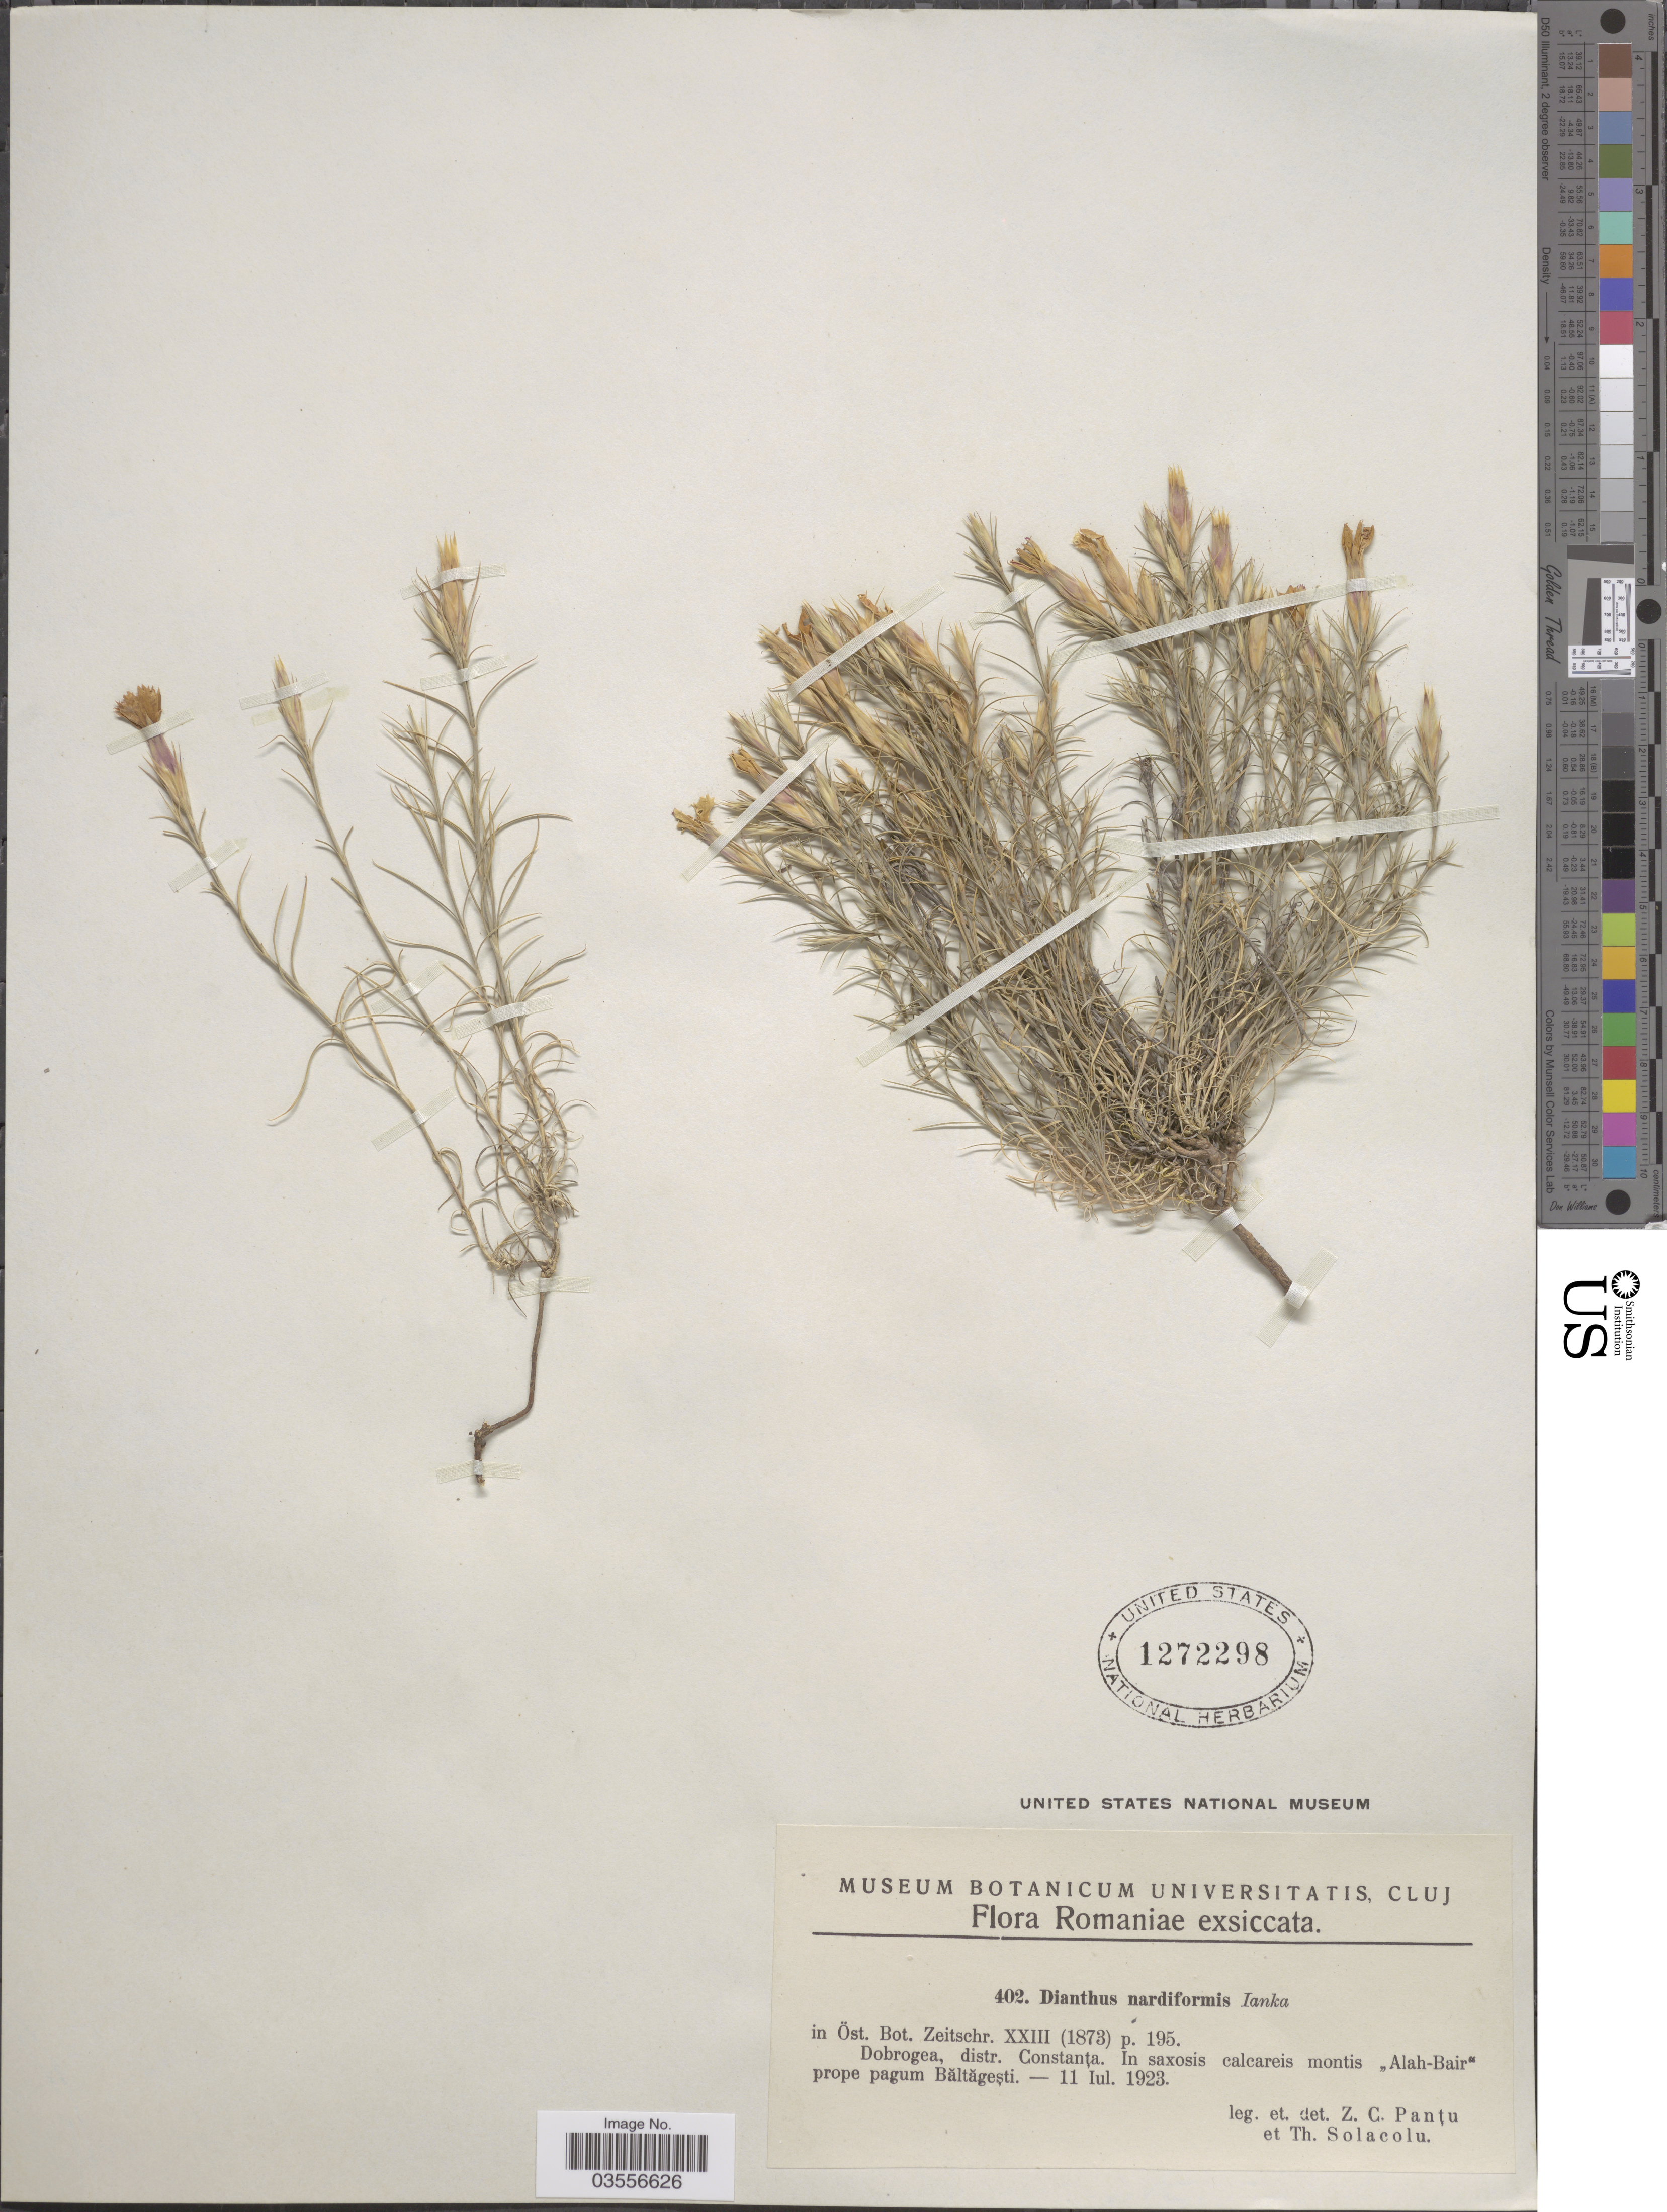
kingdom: Plantae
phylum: Tracheophyta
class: Magnoliopsida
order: Caryophyllales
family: Caryophyllaceae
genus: Dianthus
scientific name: Dianthus nardiformis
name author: Janka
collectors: Z. C. Pantu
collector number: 402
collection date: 1923-07-11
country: Romania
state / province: Constanta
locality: Dobrogea, distr. Constanţa. In saxosis calcareis montis "Alah-Bair" prope pagum Băltăgeşti.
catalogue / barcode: US 1272298